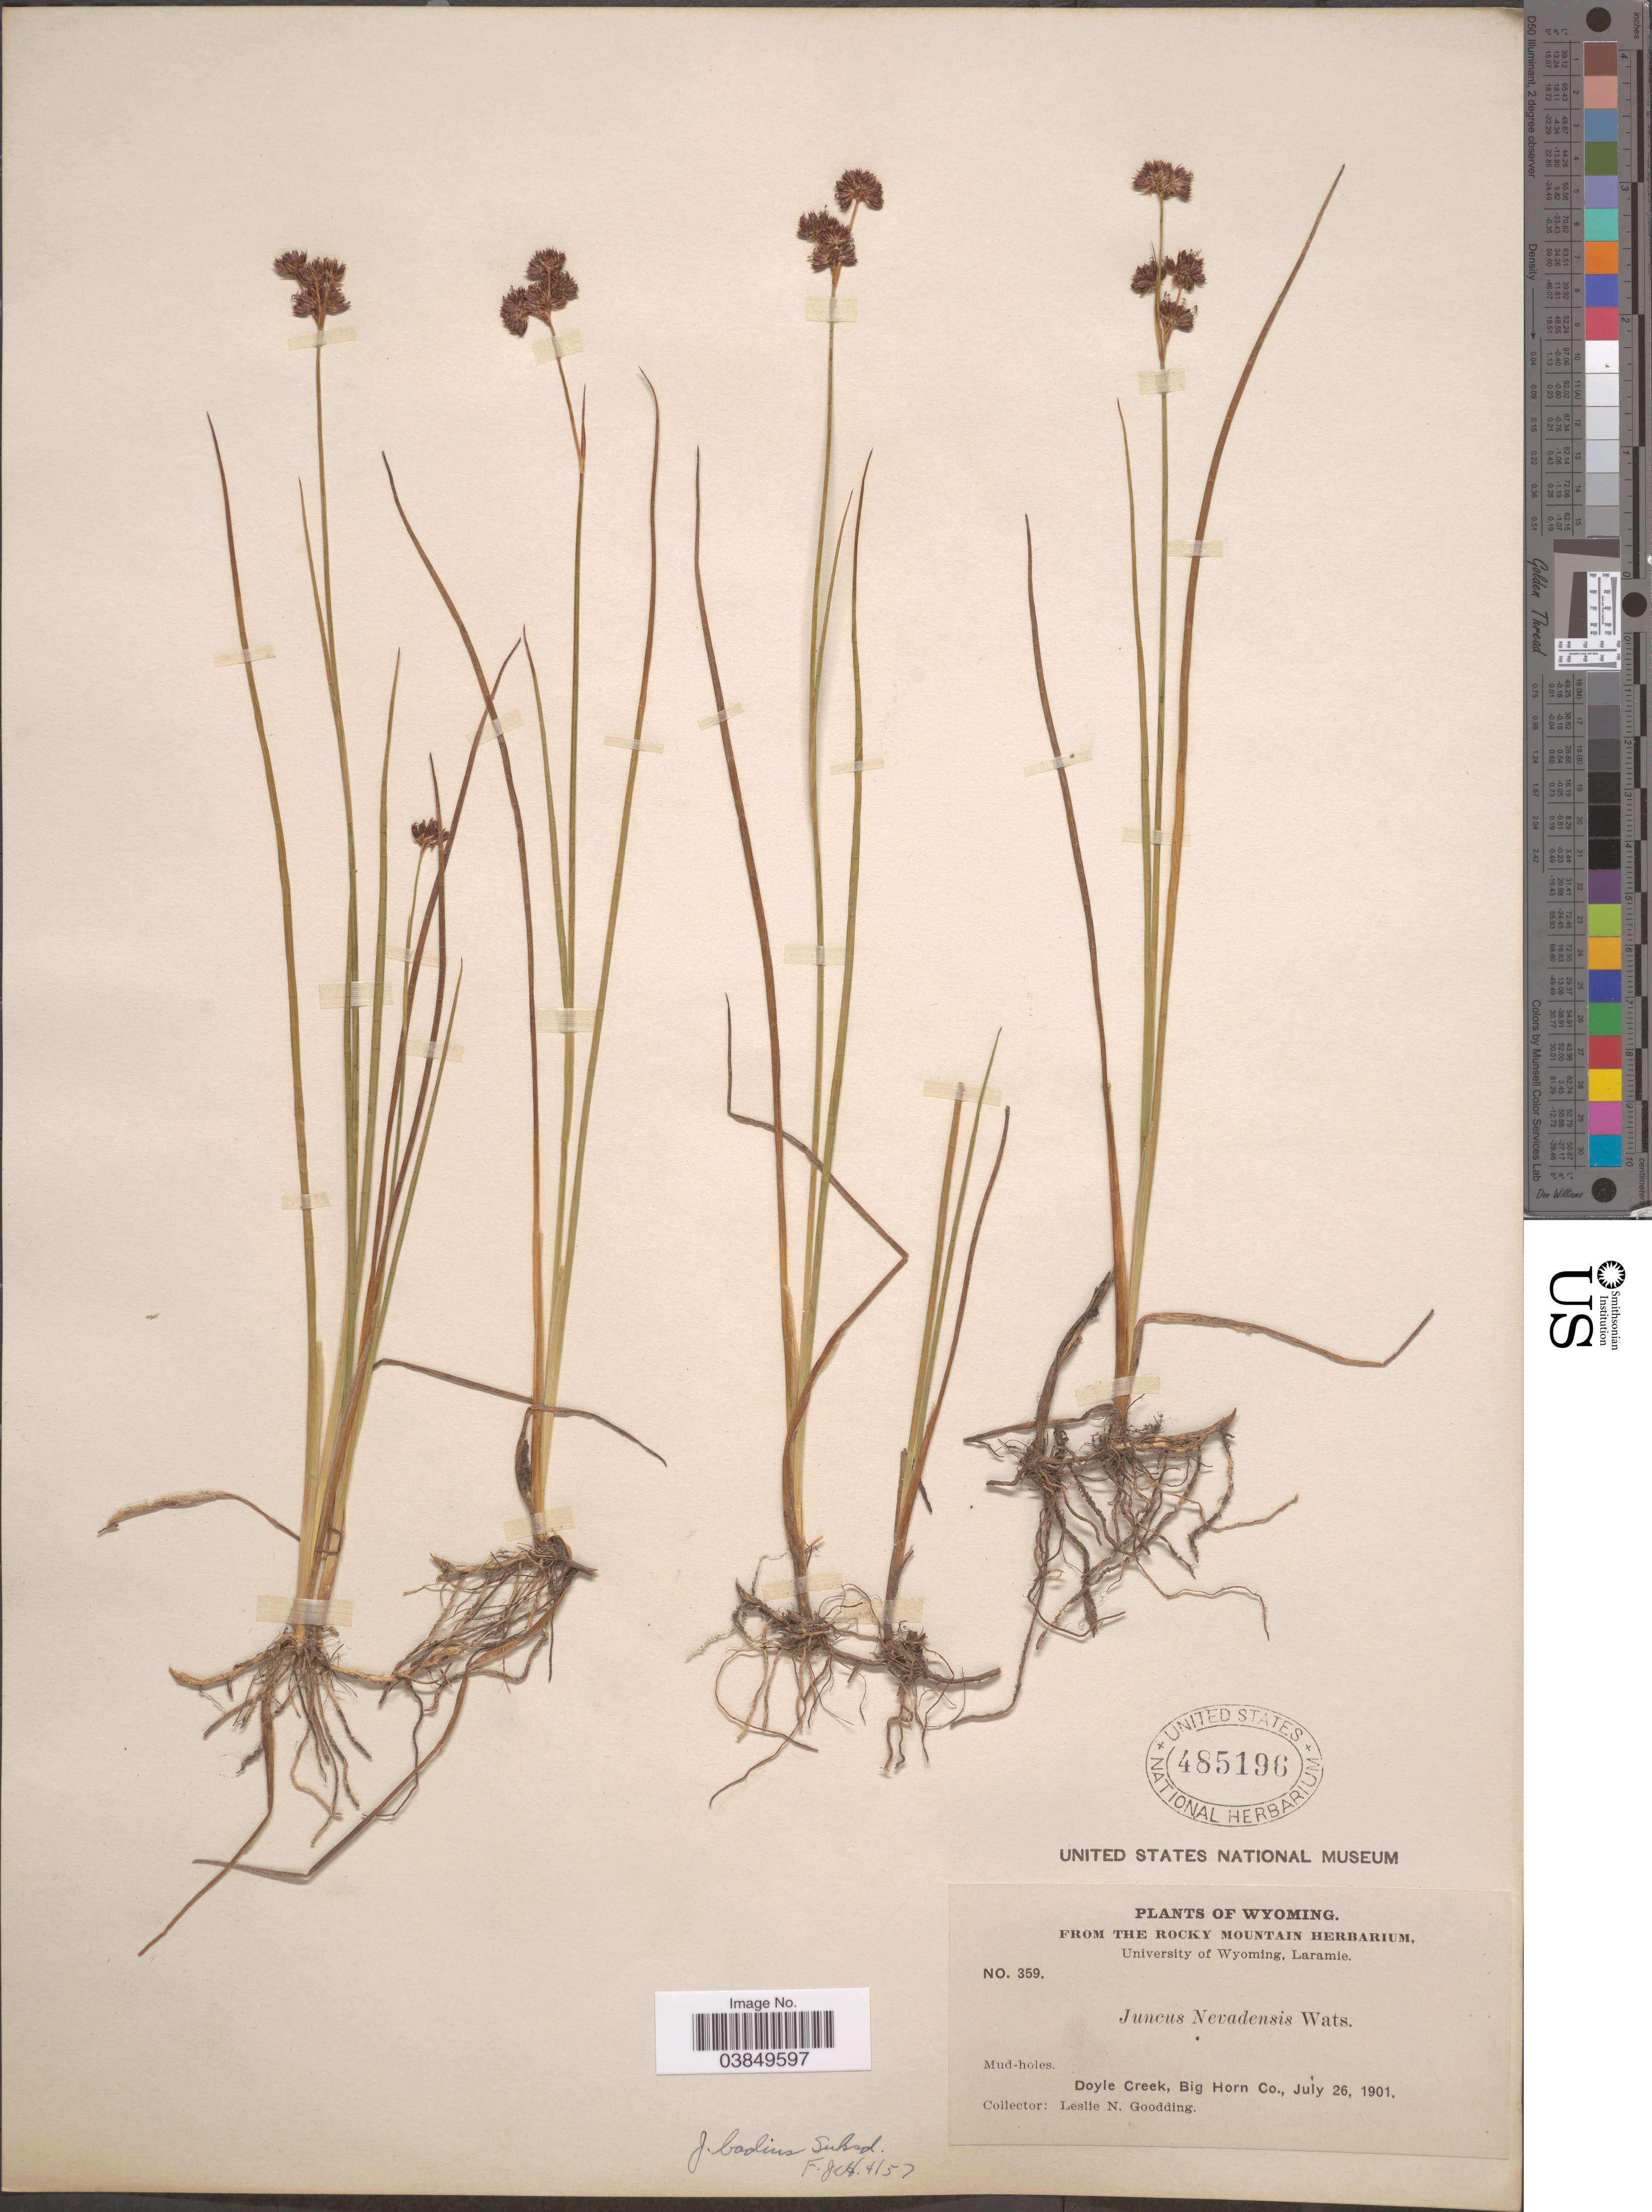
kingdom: Plantae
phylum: Tracheophyta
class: Liliopsida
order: Poales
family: Juncaceae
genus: Juncus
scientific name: Juncus badius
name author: Suksd.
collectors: L. N. Goodding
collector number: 359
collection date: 1901-07-26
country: United States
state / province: Wyoming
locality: Doyle Creek, Big Horn Co.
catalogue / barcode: US 485196